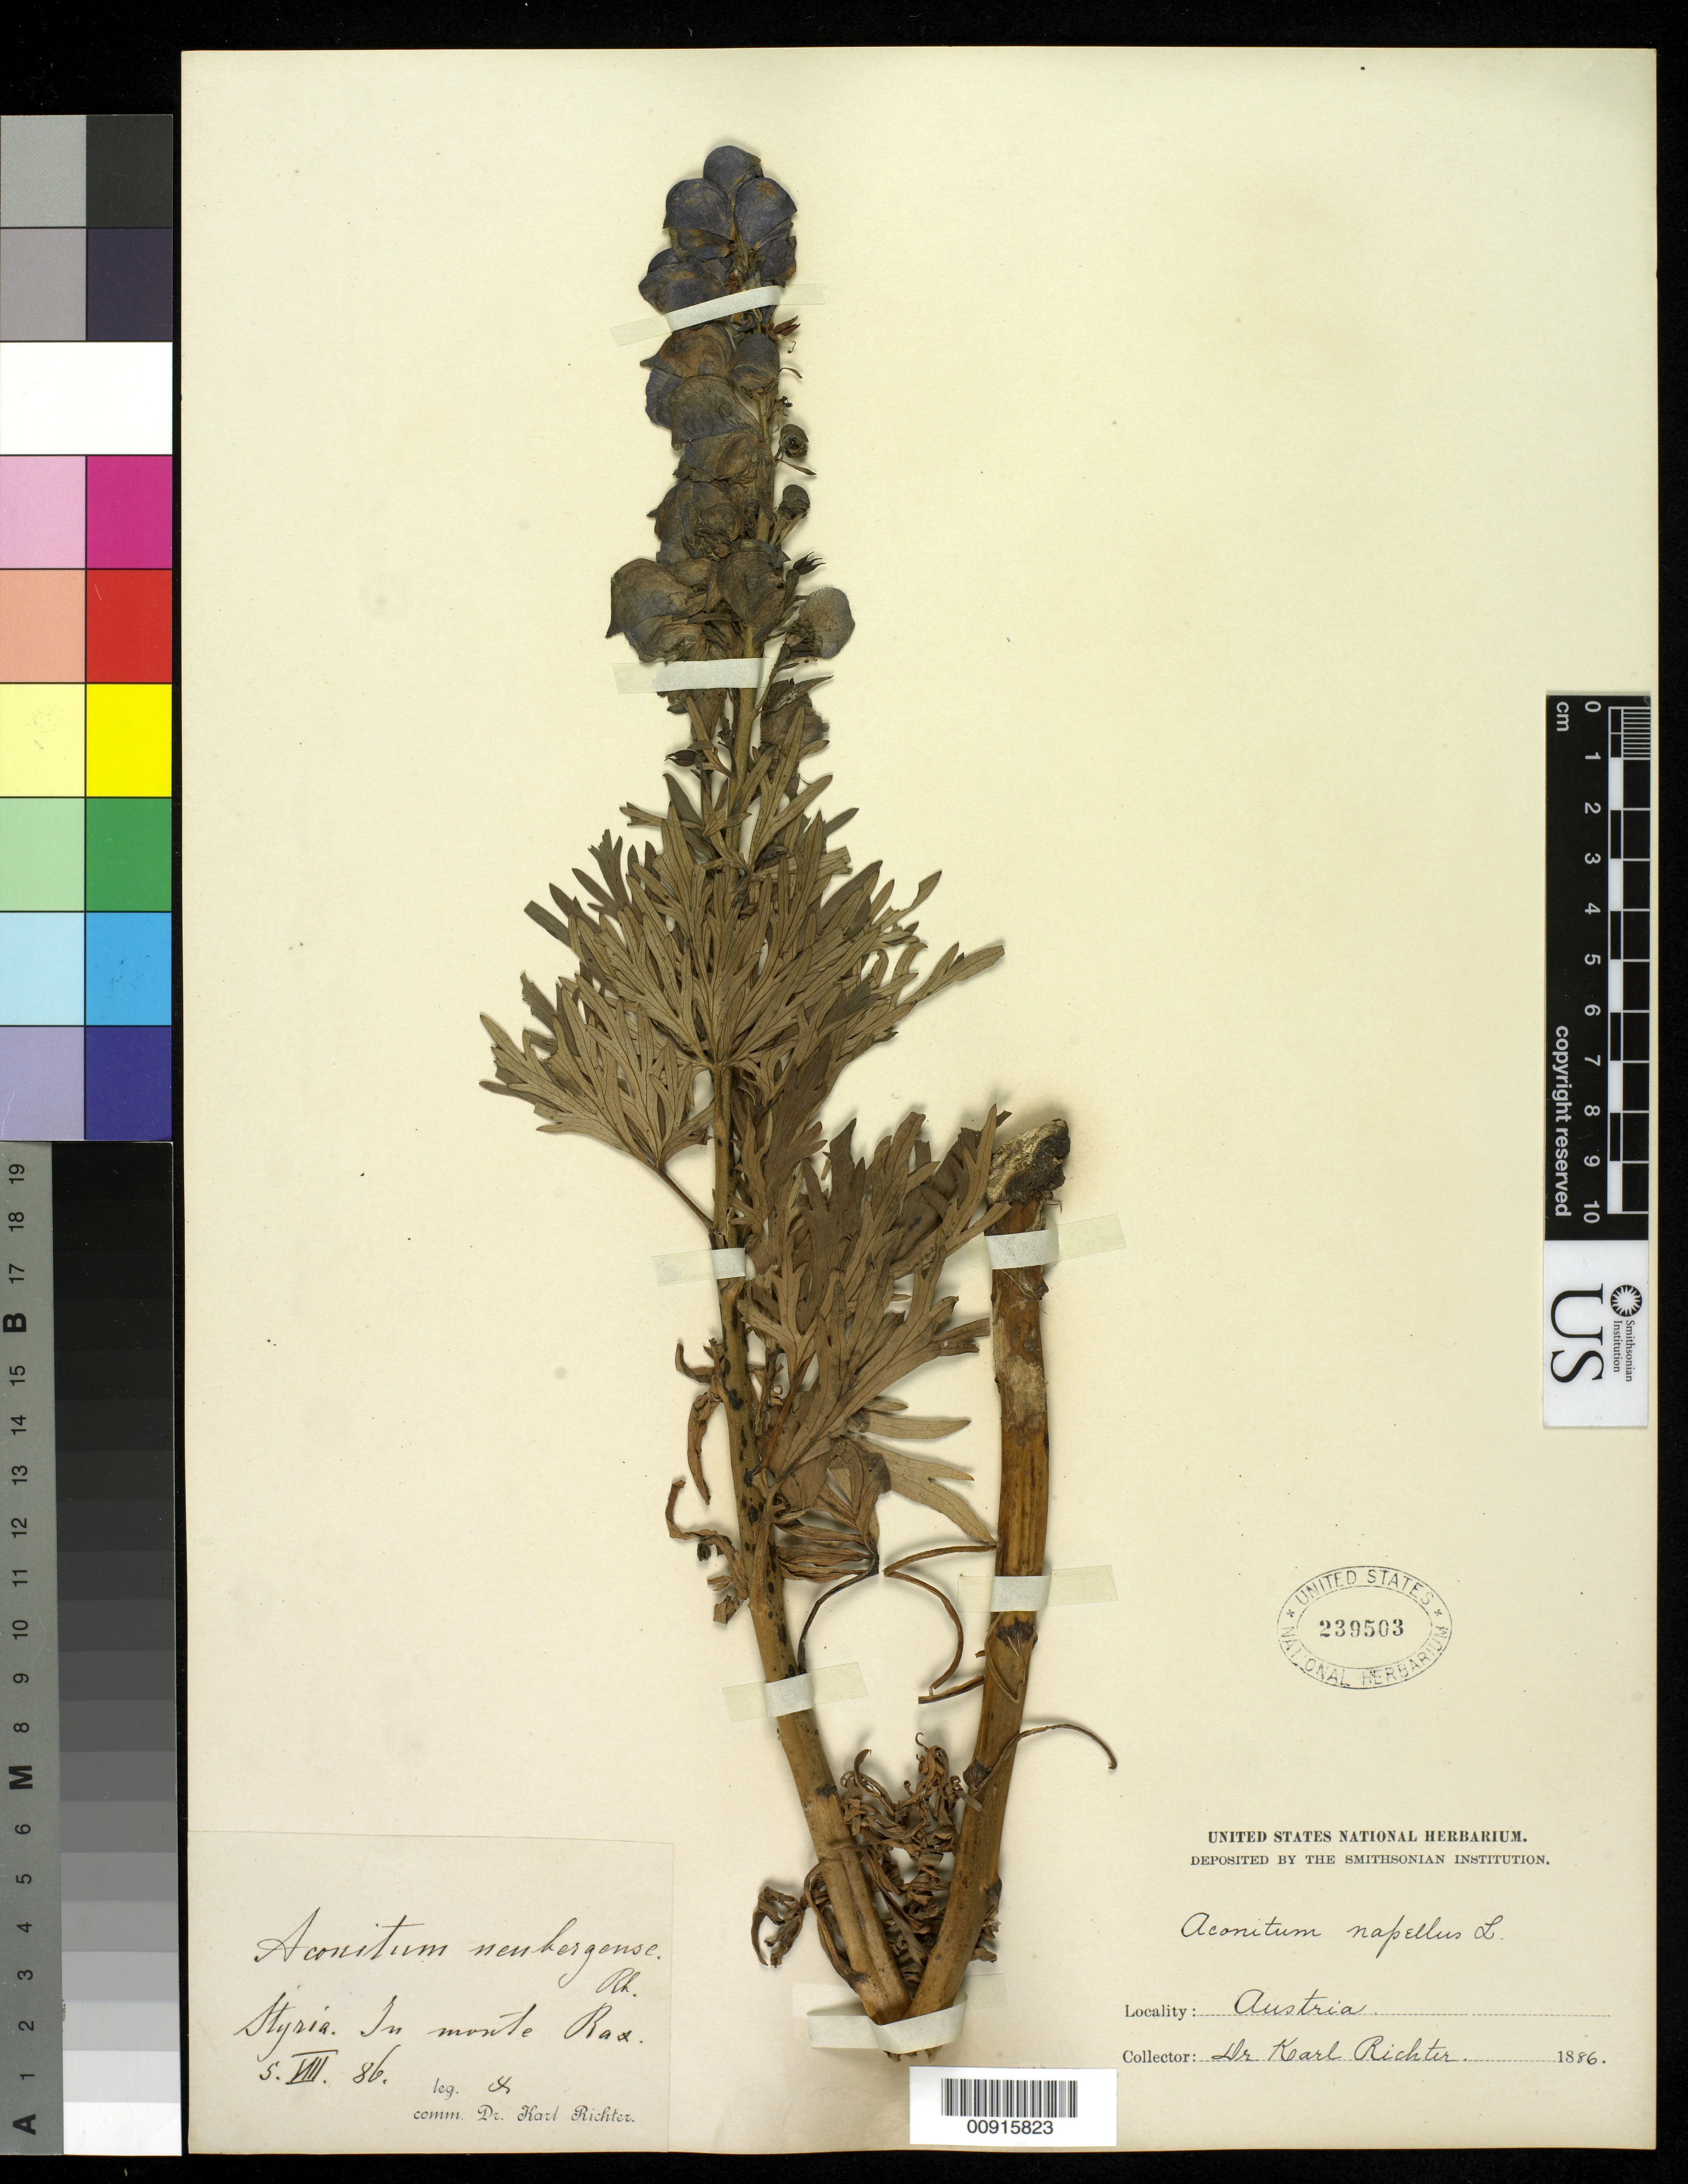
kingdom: Plantae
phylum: Tracheophyta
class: Magnoliopsida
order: Ranunculales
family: Ranunculaceae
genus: Aconitum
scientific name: Aconitum napellus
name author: L.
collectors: K. Richter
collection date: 1886-08-05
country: Austria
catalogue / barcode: US 239503